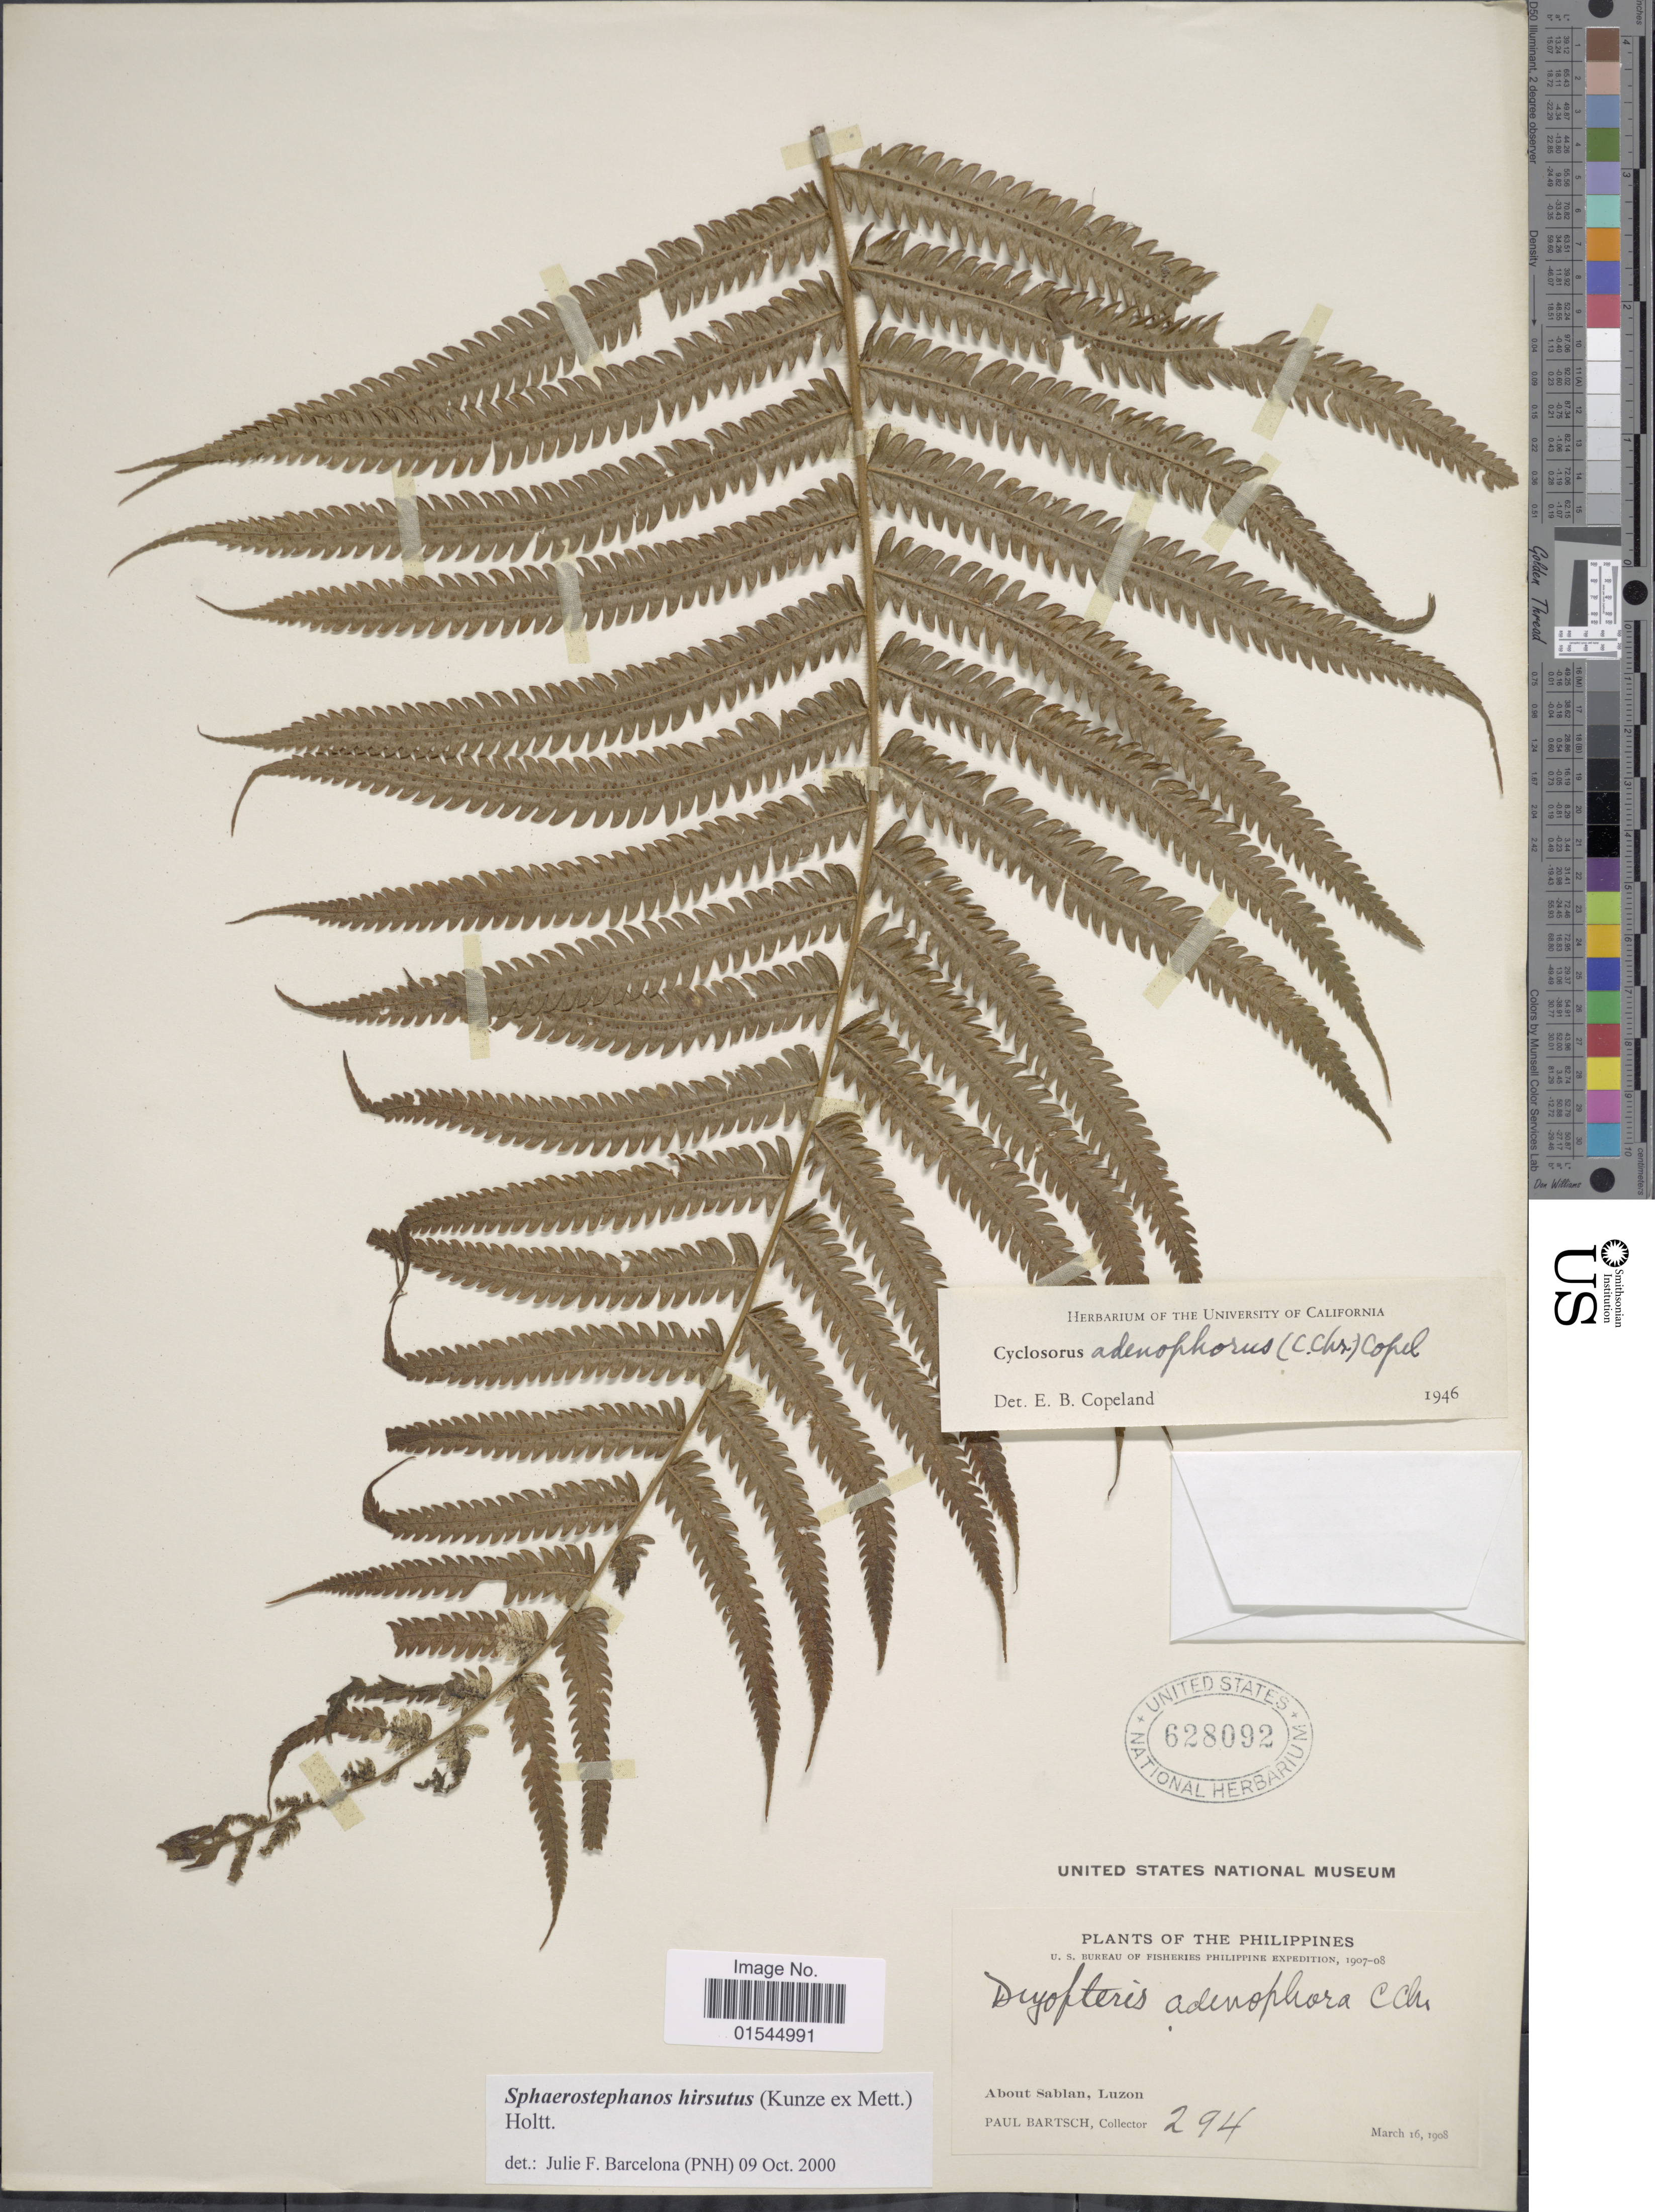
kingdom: Plantae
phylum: Tracheophyta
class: Polypodiopsida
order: Polypodiales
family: Thelypteridaceae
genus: Sphaerostephanos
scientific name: Sphaerostephanos hirsutus var. hirsutus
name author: (Kunze ex Mett.) Holttum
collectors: P. Bartsch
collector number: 294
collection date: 1908-03-16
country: Philippines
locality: About Sablan, Luzon.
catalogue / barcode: US 628092